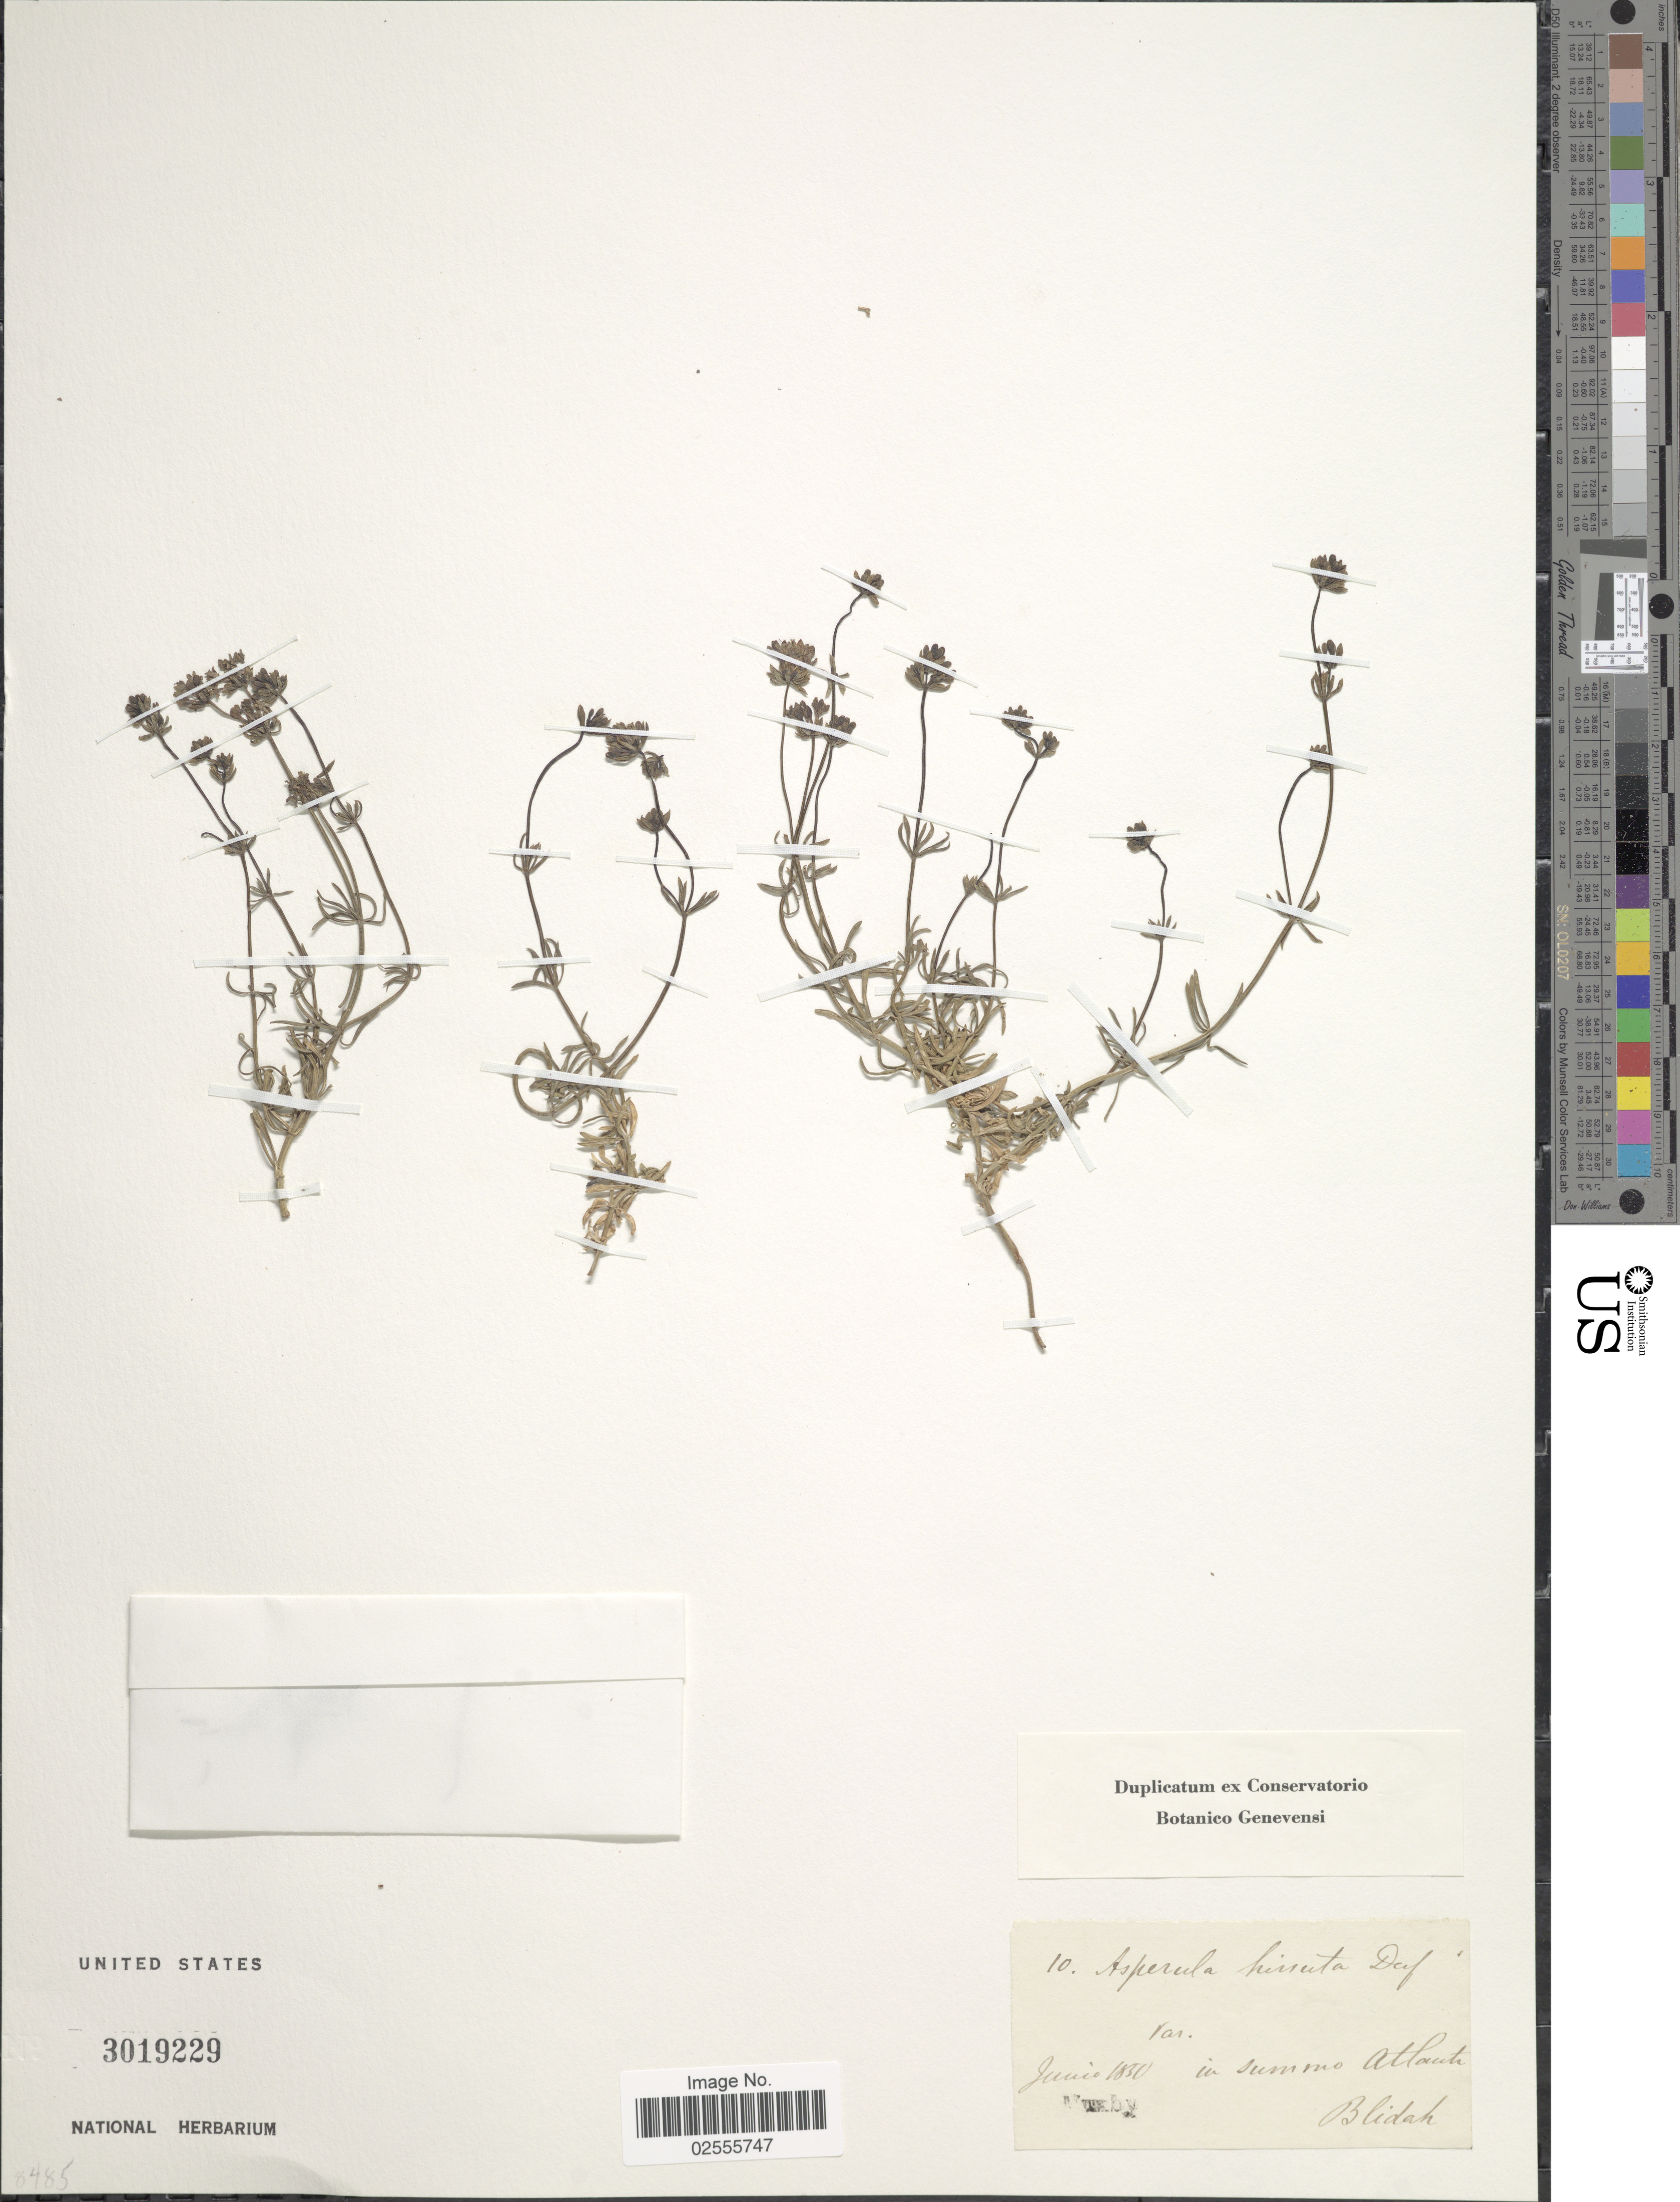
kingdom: Plantae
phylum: Tracheophyta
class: Magnoliopsida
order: Gentianales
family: Rubiaceae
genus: Asperula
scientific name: Asperula hirsuta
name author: Desf.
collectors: Blidah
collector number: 10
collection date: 1830-06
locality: In summo Atlante [interpreted]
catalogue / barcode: US 3019229